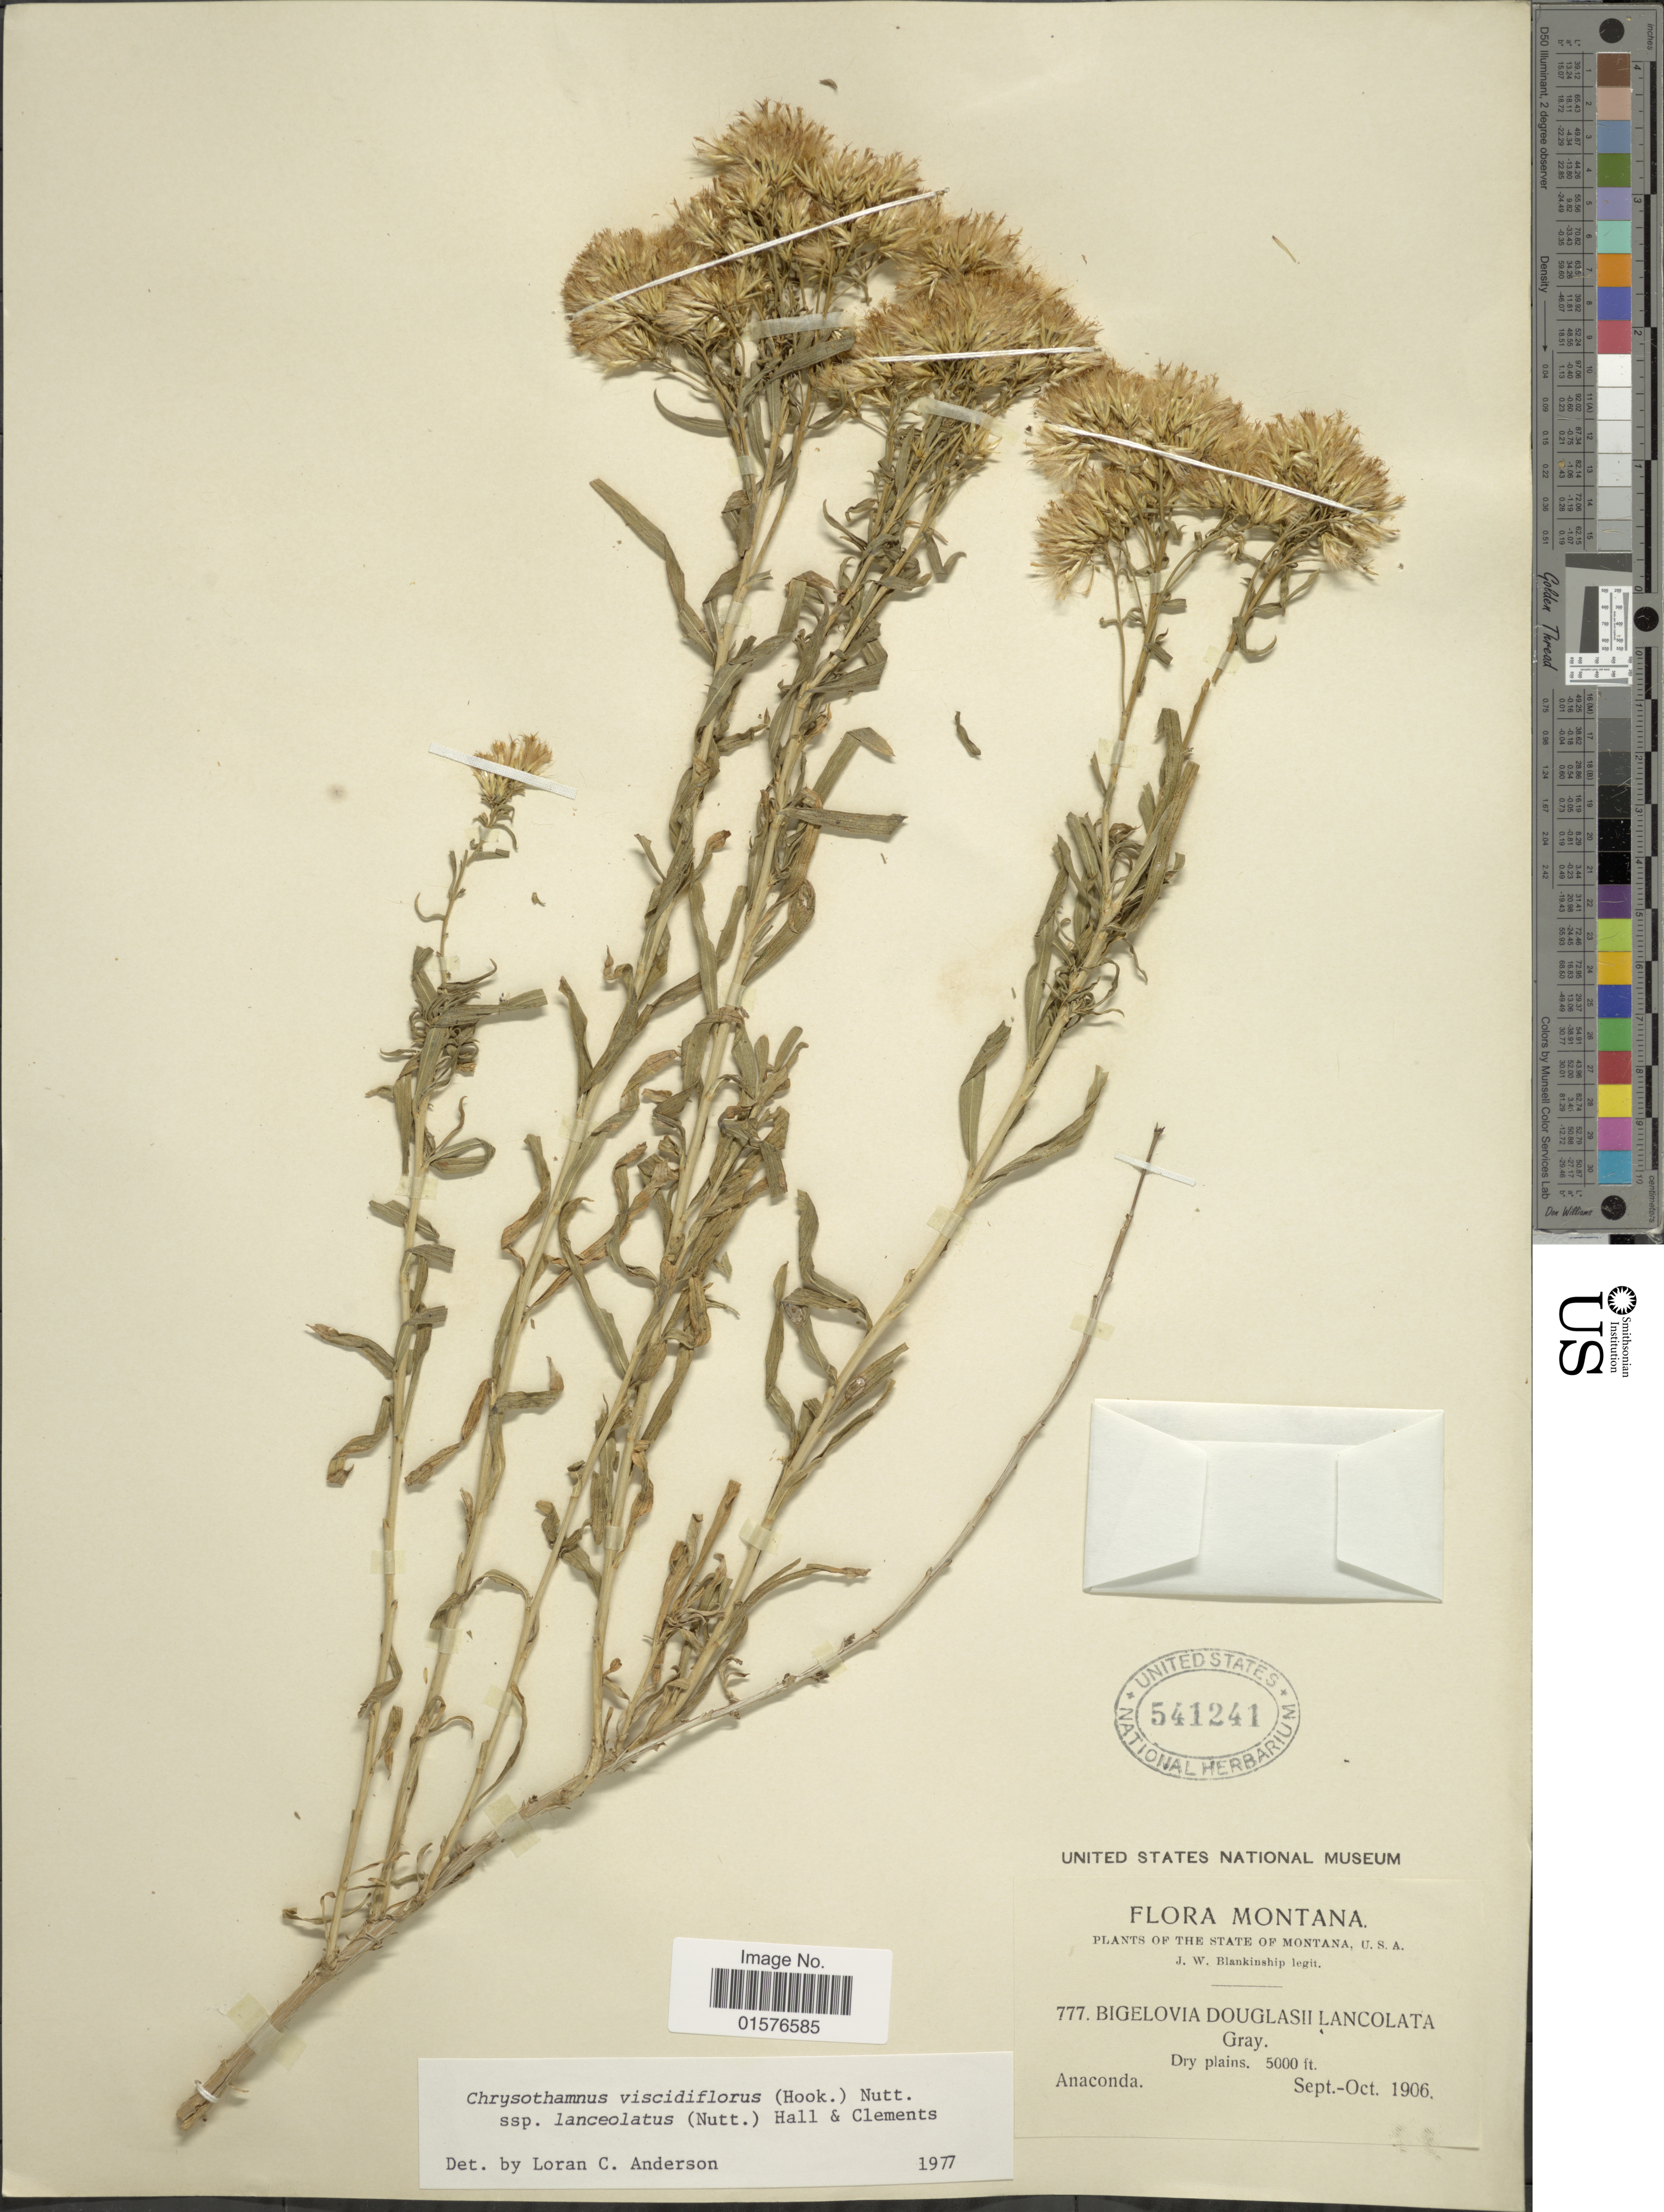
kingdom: Plantae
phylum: Tracheophyta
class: Magnoliopsida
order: Asterales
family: Asteraceae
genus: Chrysothamnus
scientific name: Chrysothamnus viscidiflorus subsp. lanceolatus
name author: (Nutt.) H.M. Hall & Clem.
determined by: Urbatsch, Lowell E., Curator (LSU), Louisiana State University (UNITED STATES)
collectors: J. W. Blankinship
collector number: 777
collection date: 1906-09/1906-10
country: United States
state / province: Montana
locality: The State of Montana, Anaconda.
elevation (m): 1524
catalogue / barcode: US 541241